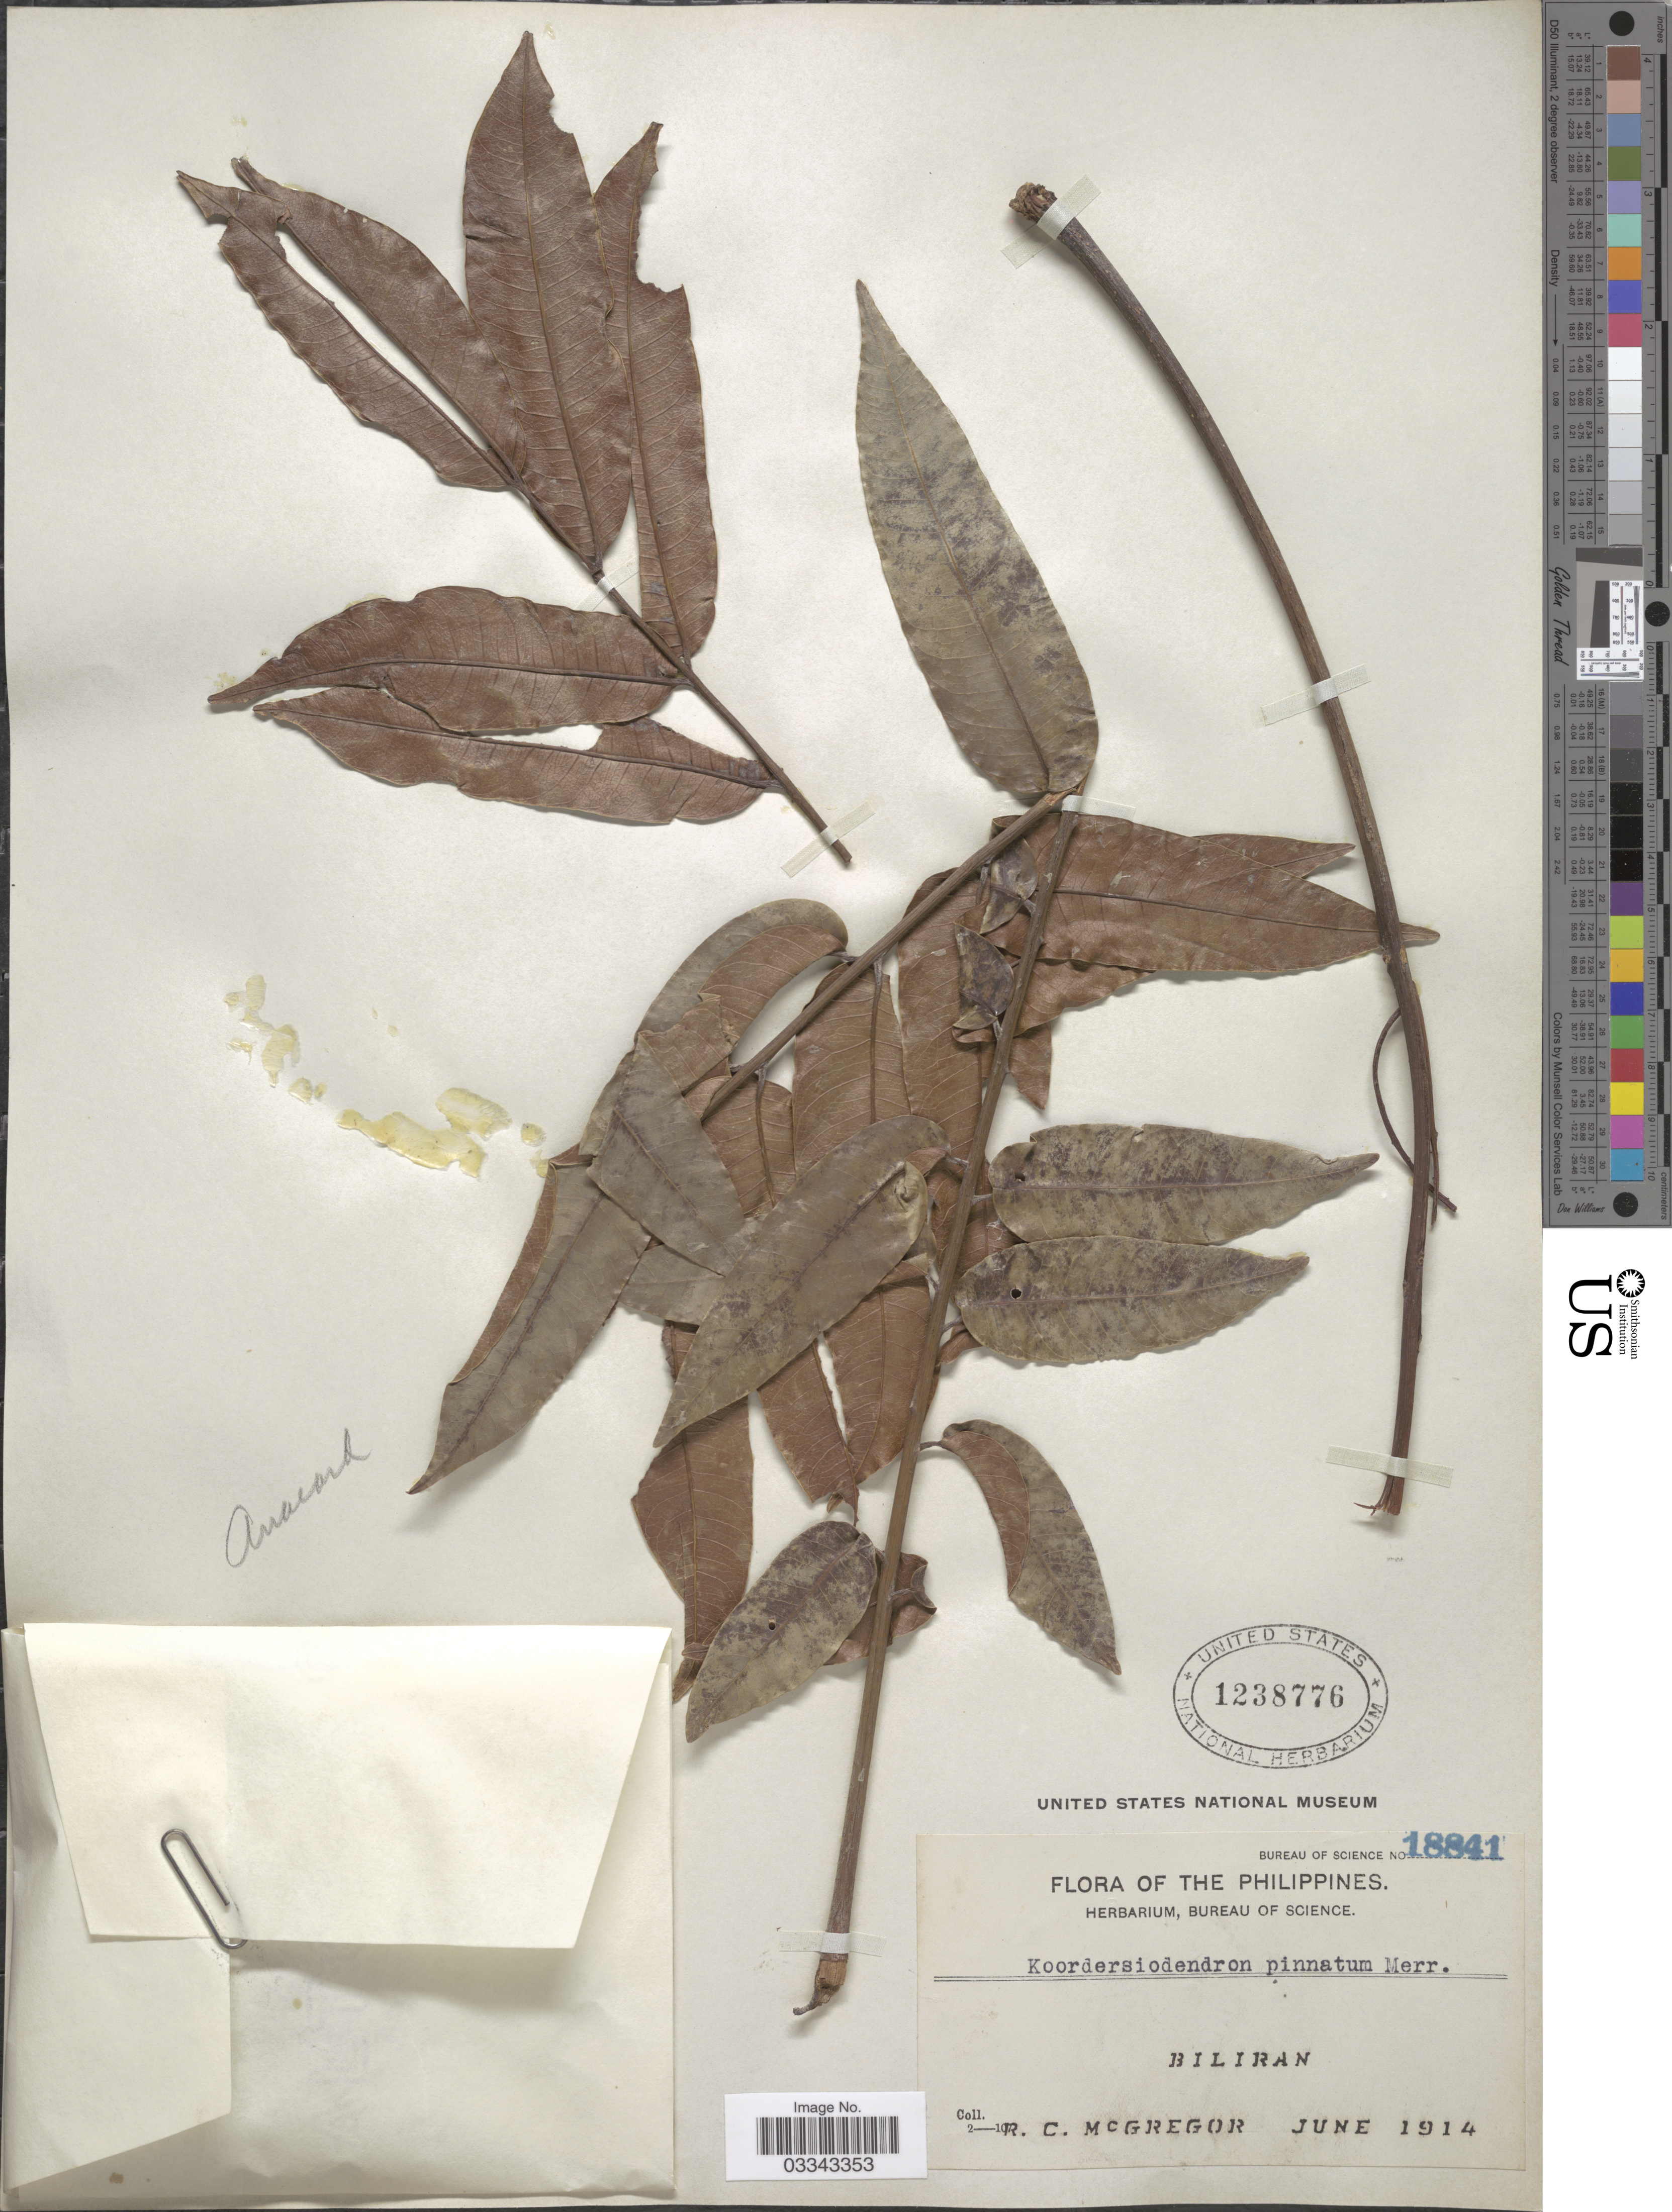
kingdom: Plantae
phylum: Tracheophyta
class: Magnoliopsida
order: Sapindales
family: Anacardiaceae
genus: Koordersiodendron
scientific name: Koordersiodendron pinnatum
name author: (Blanco) Merr.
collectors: R. C. McGregor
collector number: Bureau of Science 18841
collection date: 1914-06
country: Philippines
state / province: Eastern Visayas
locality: Biliran.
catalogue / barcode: US 1238776